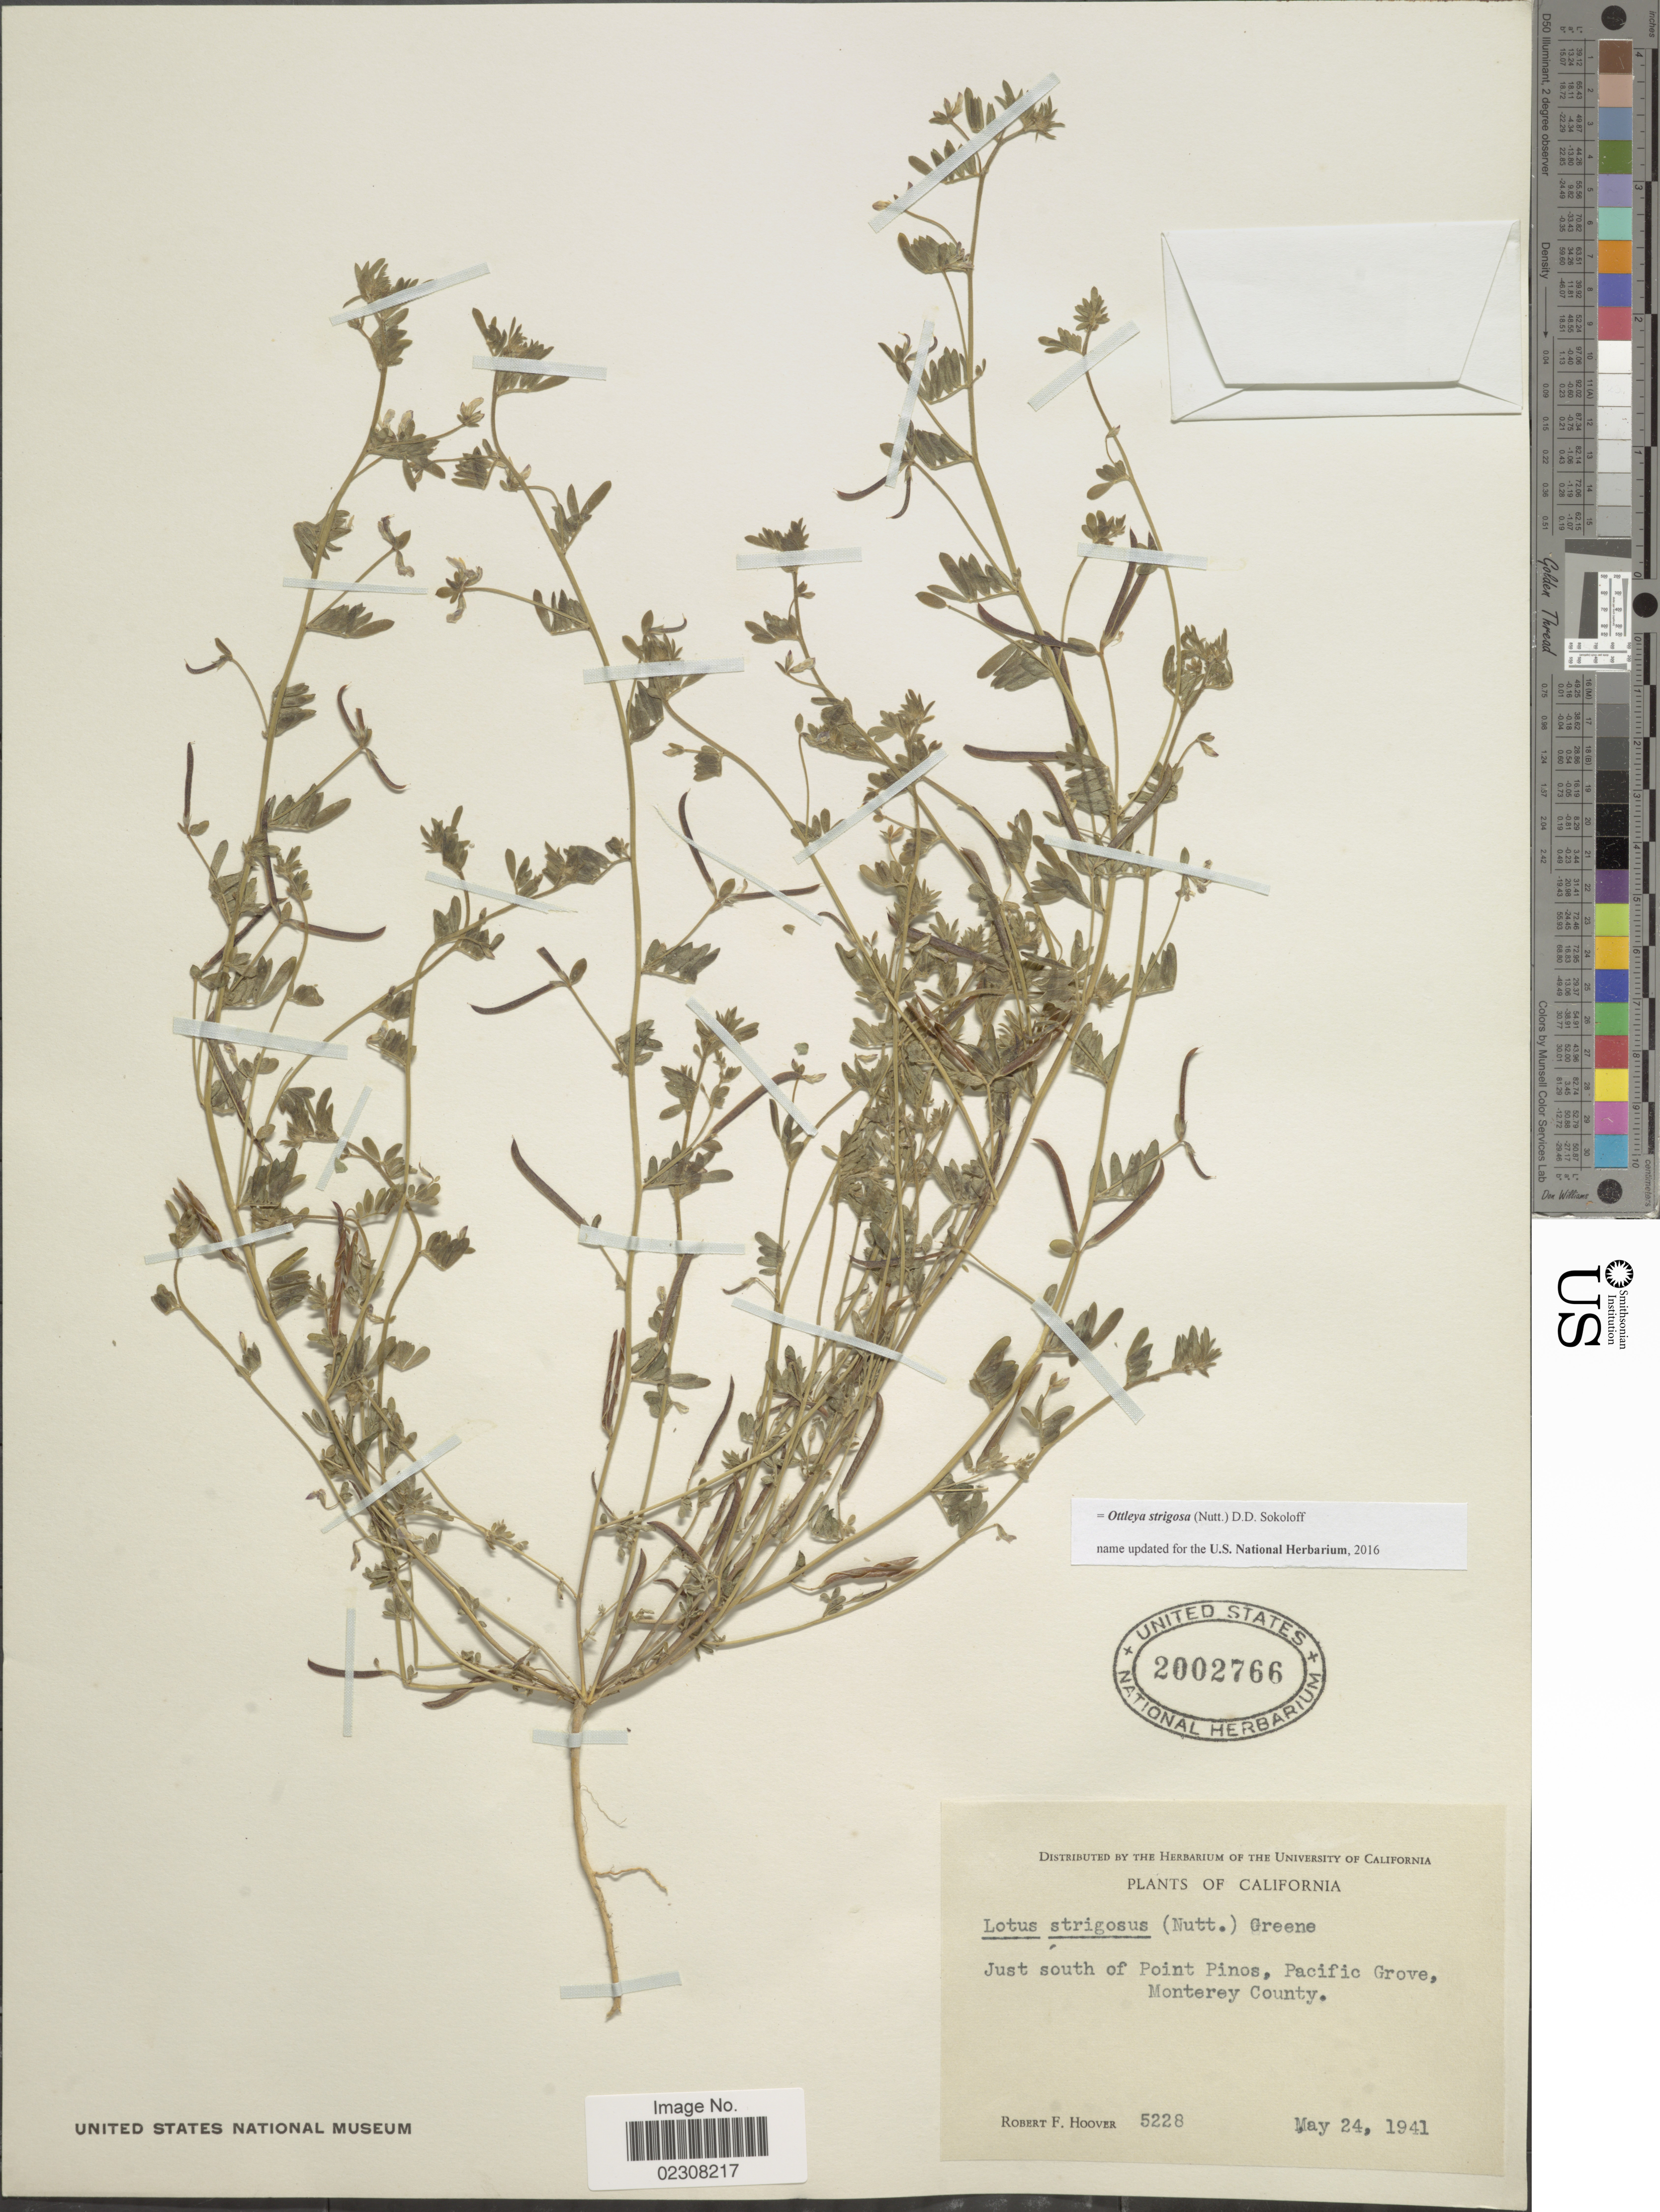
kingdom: Plantae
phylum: Tracheophyta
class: Magnoliopsida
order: Fabales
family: Fabaceae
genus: Ottleya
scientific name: Ottleya strigosa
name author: (Nutt.) D.D. Sokoloff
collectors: R. F. Hoover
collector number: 5228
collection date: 1941-05-24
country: United States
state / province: California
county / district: Monterey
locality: Just south of Point Pinos, Pacific Grove, Monterey County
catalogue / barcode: US 2002766